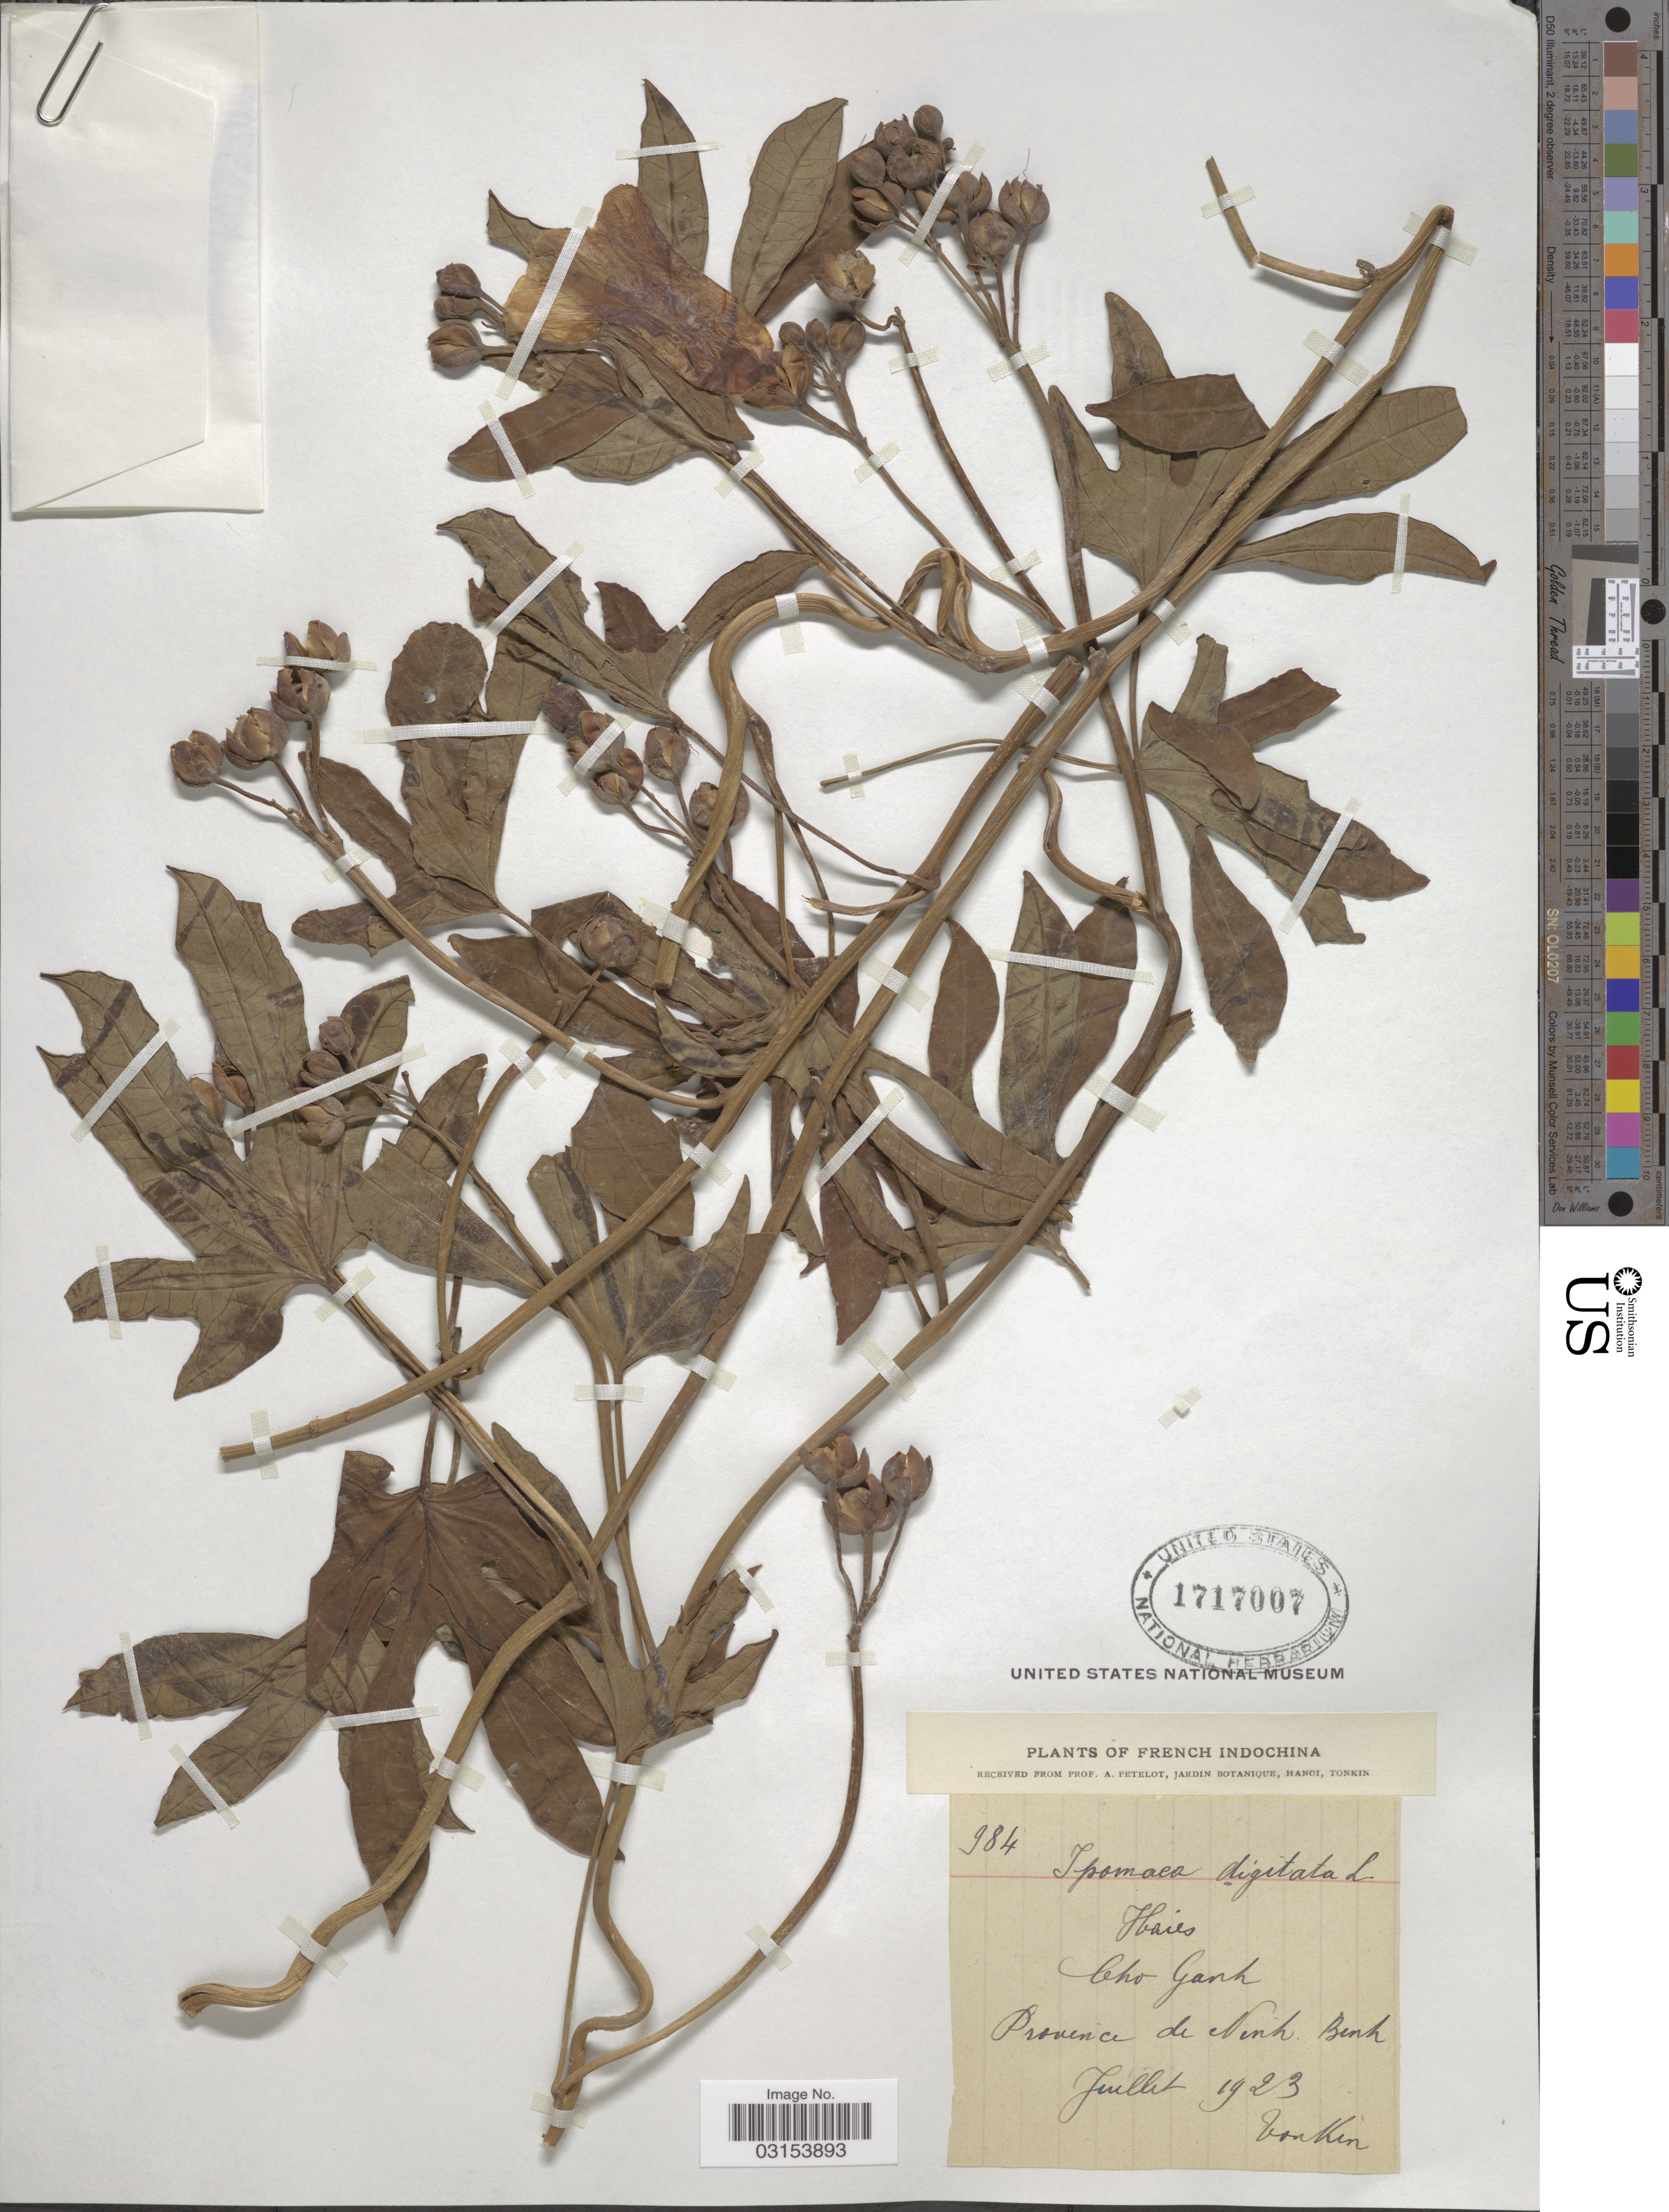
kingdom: Plantae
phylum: Tracheophyta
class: Magnoliopsida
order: Solanales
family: Convolvulaceae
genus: Ipomoea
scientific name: Ipomoea digitata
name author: L.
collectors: A. Petelot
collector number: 984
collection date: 1923-07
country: Vietnam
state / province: Ninh Binh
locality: Tonkin. Cho Ganh. Province de Ninh Binh. French Indochina.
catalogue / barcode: US 1717007